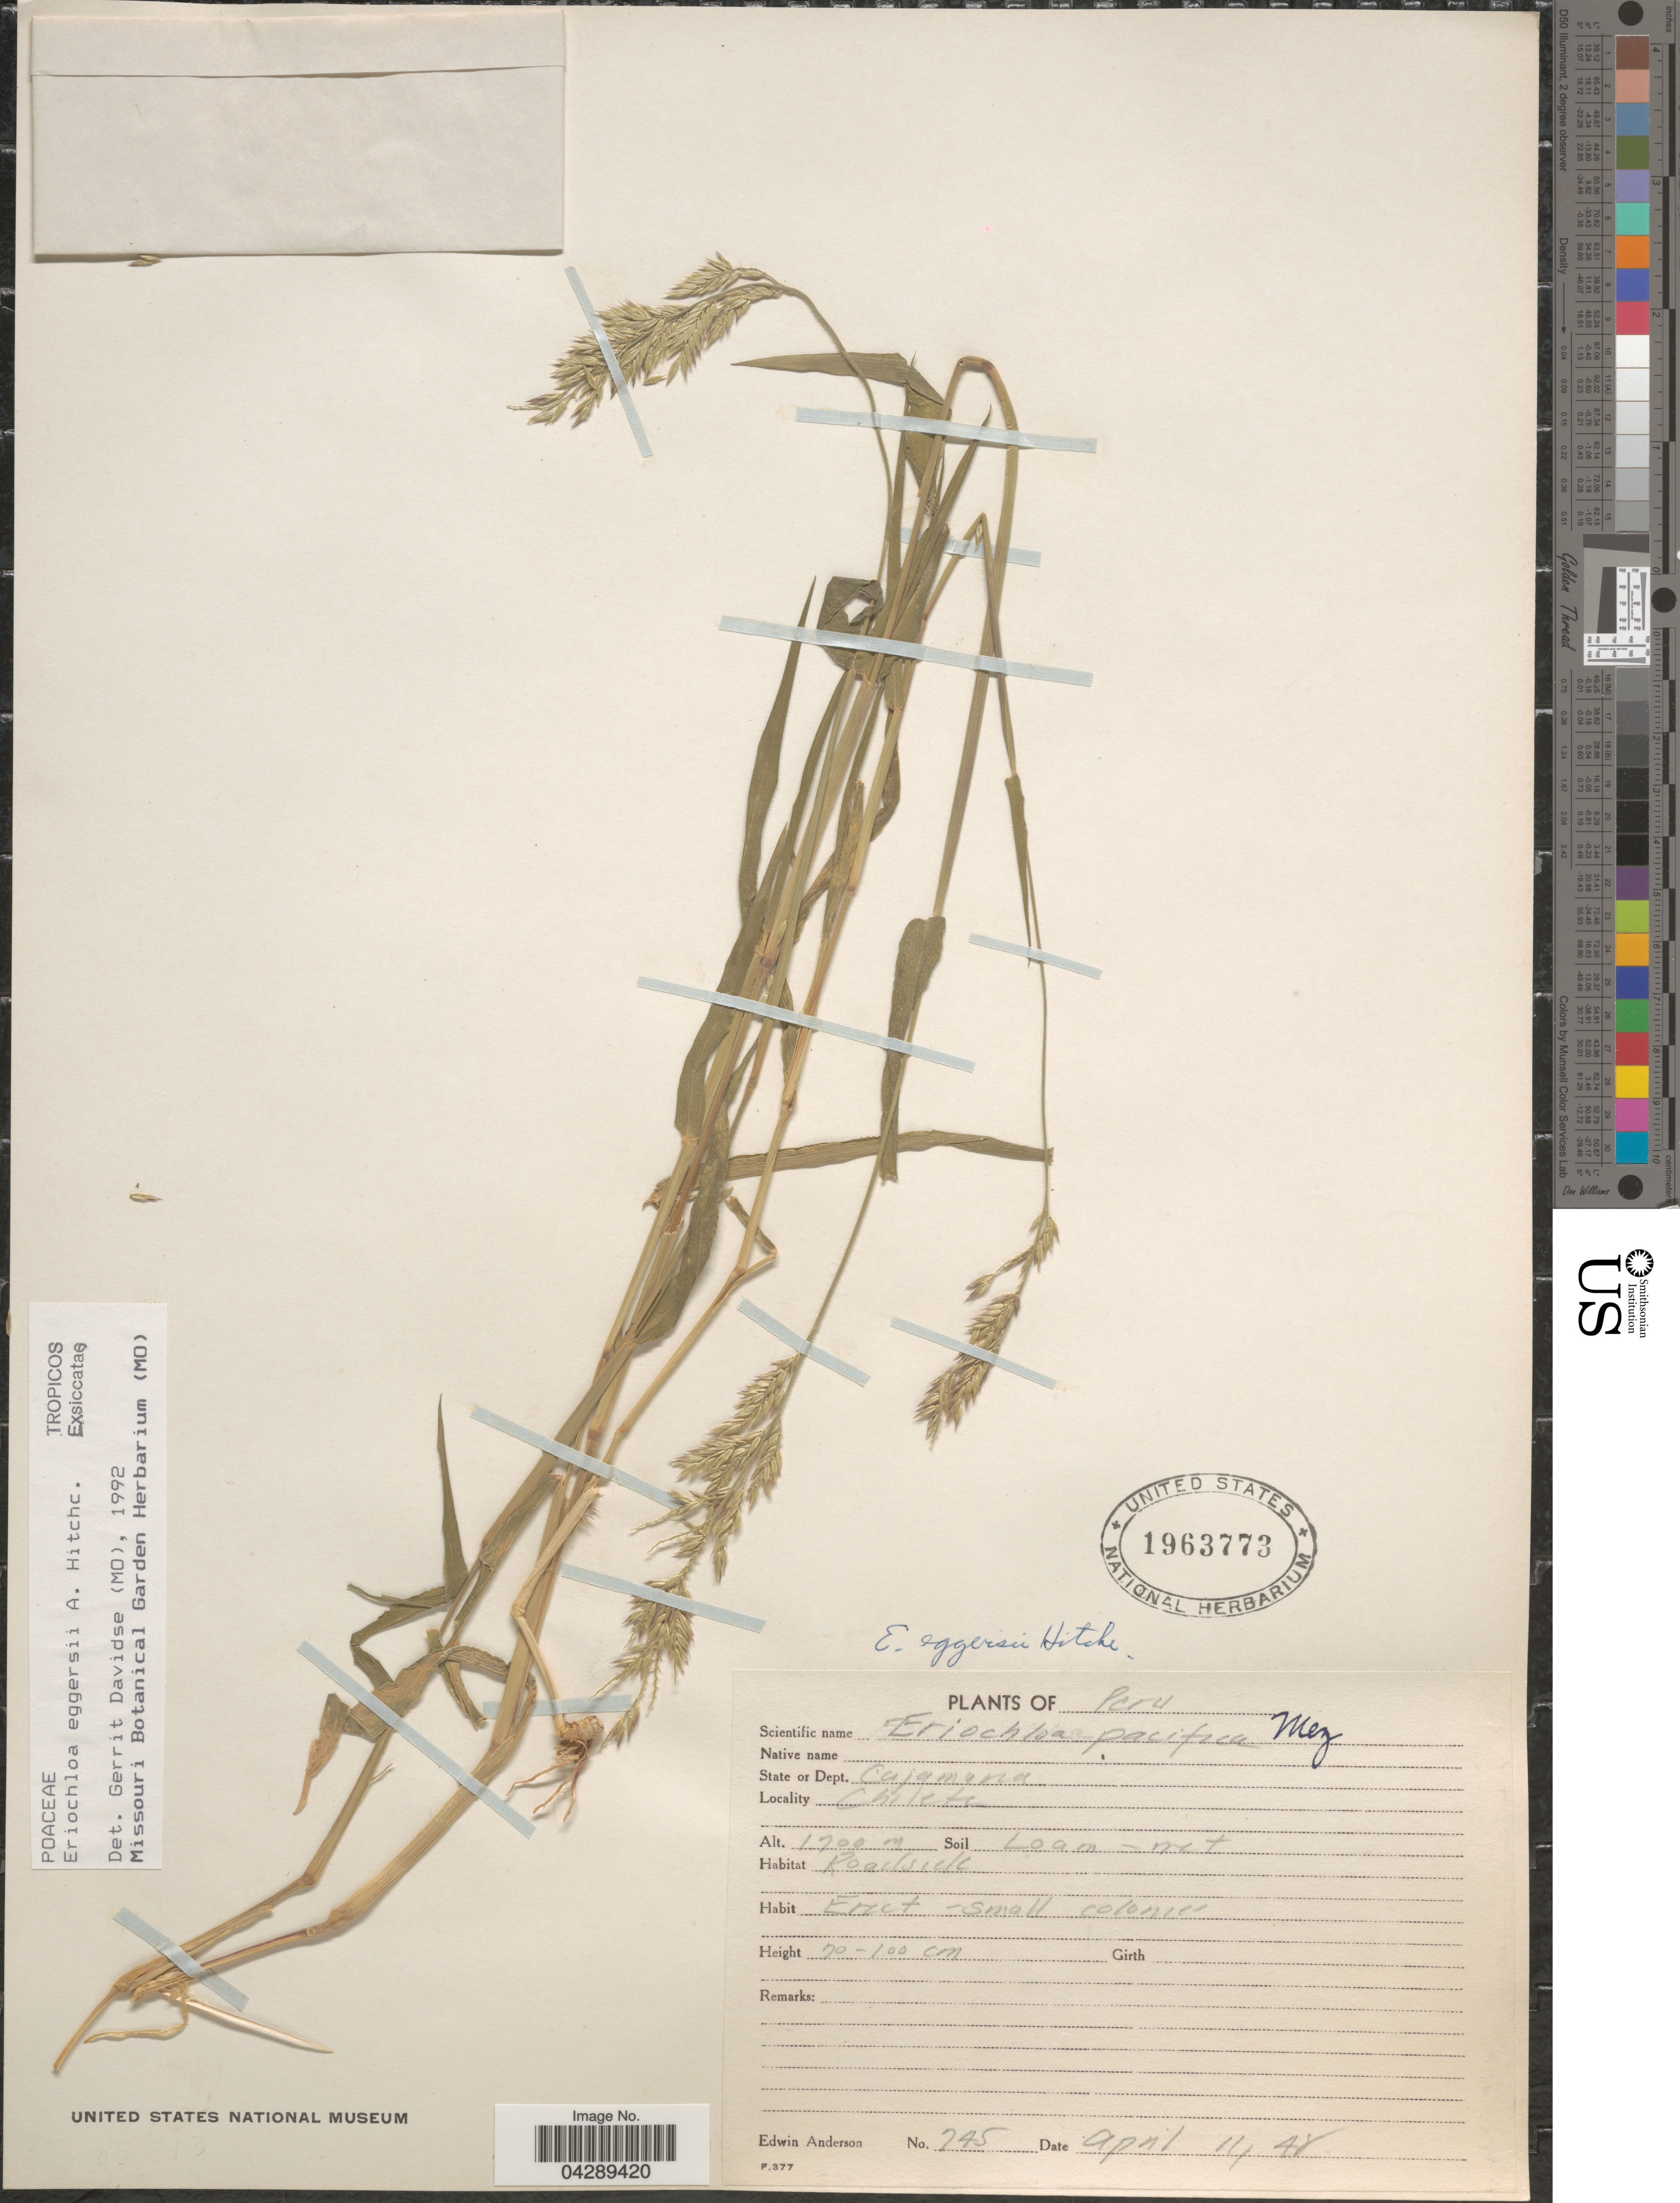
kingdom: Plantae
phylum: Tracheophyta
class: Liliopsida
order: Poales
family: Poaceae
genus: Eriochloa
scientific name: Eriochloa eggersii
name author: Hitchc.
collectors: E. Anderson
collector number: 745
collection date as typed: Transcribed d/m/y: 11/4/48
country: Peru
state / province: Cajamarca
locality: Dept. Cajamarca. Chilete.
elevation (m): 1700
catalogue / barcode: US 1963773